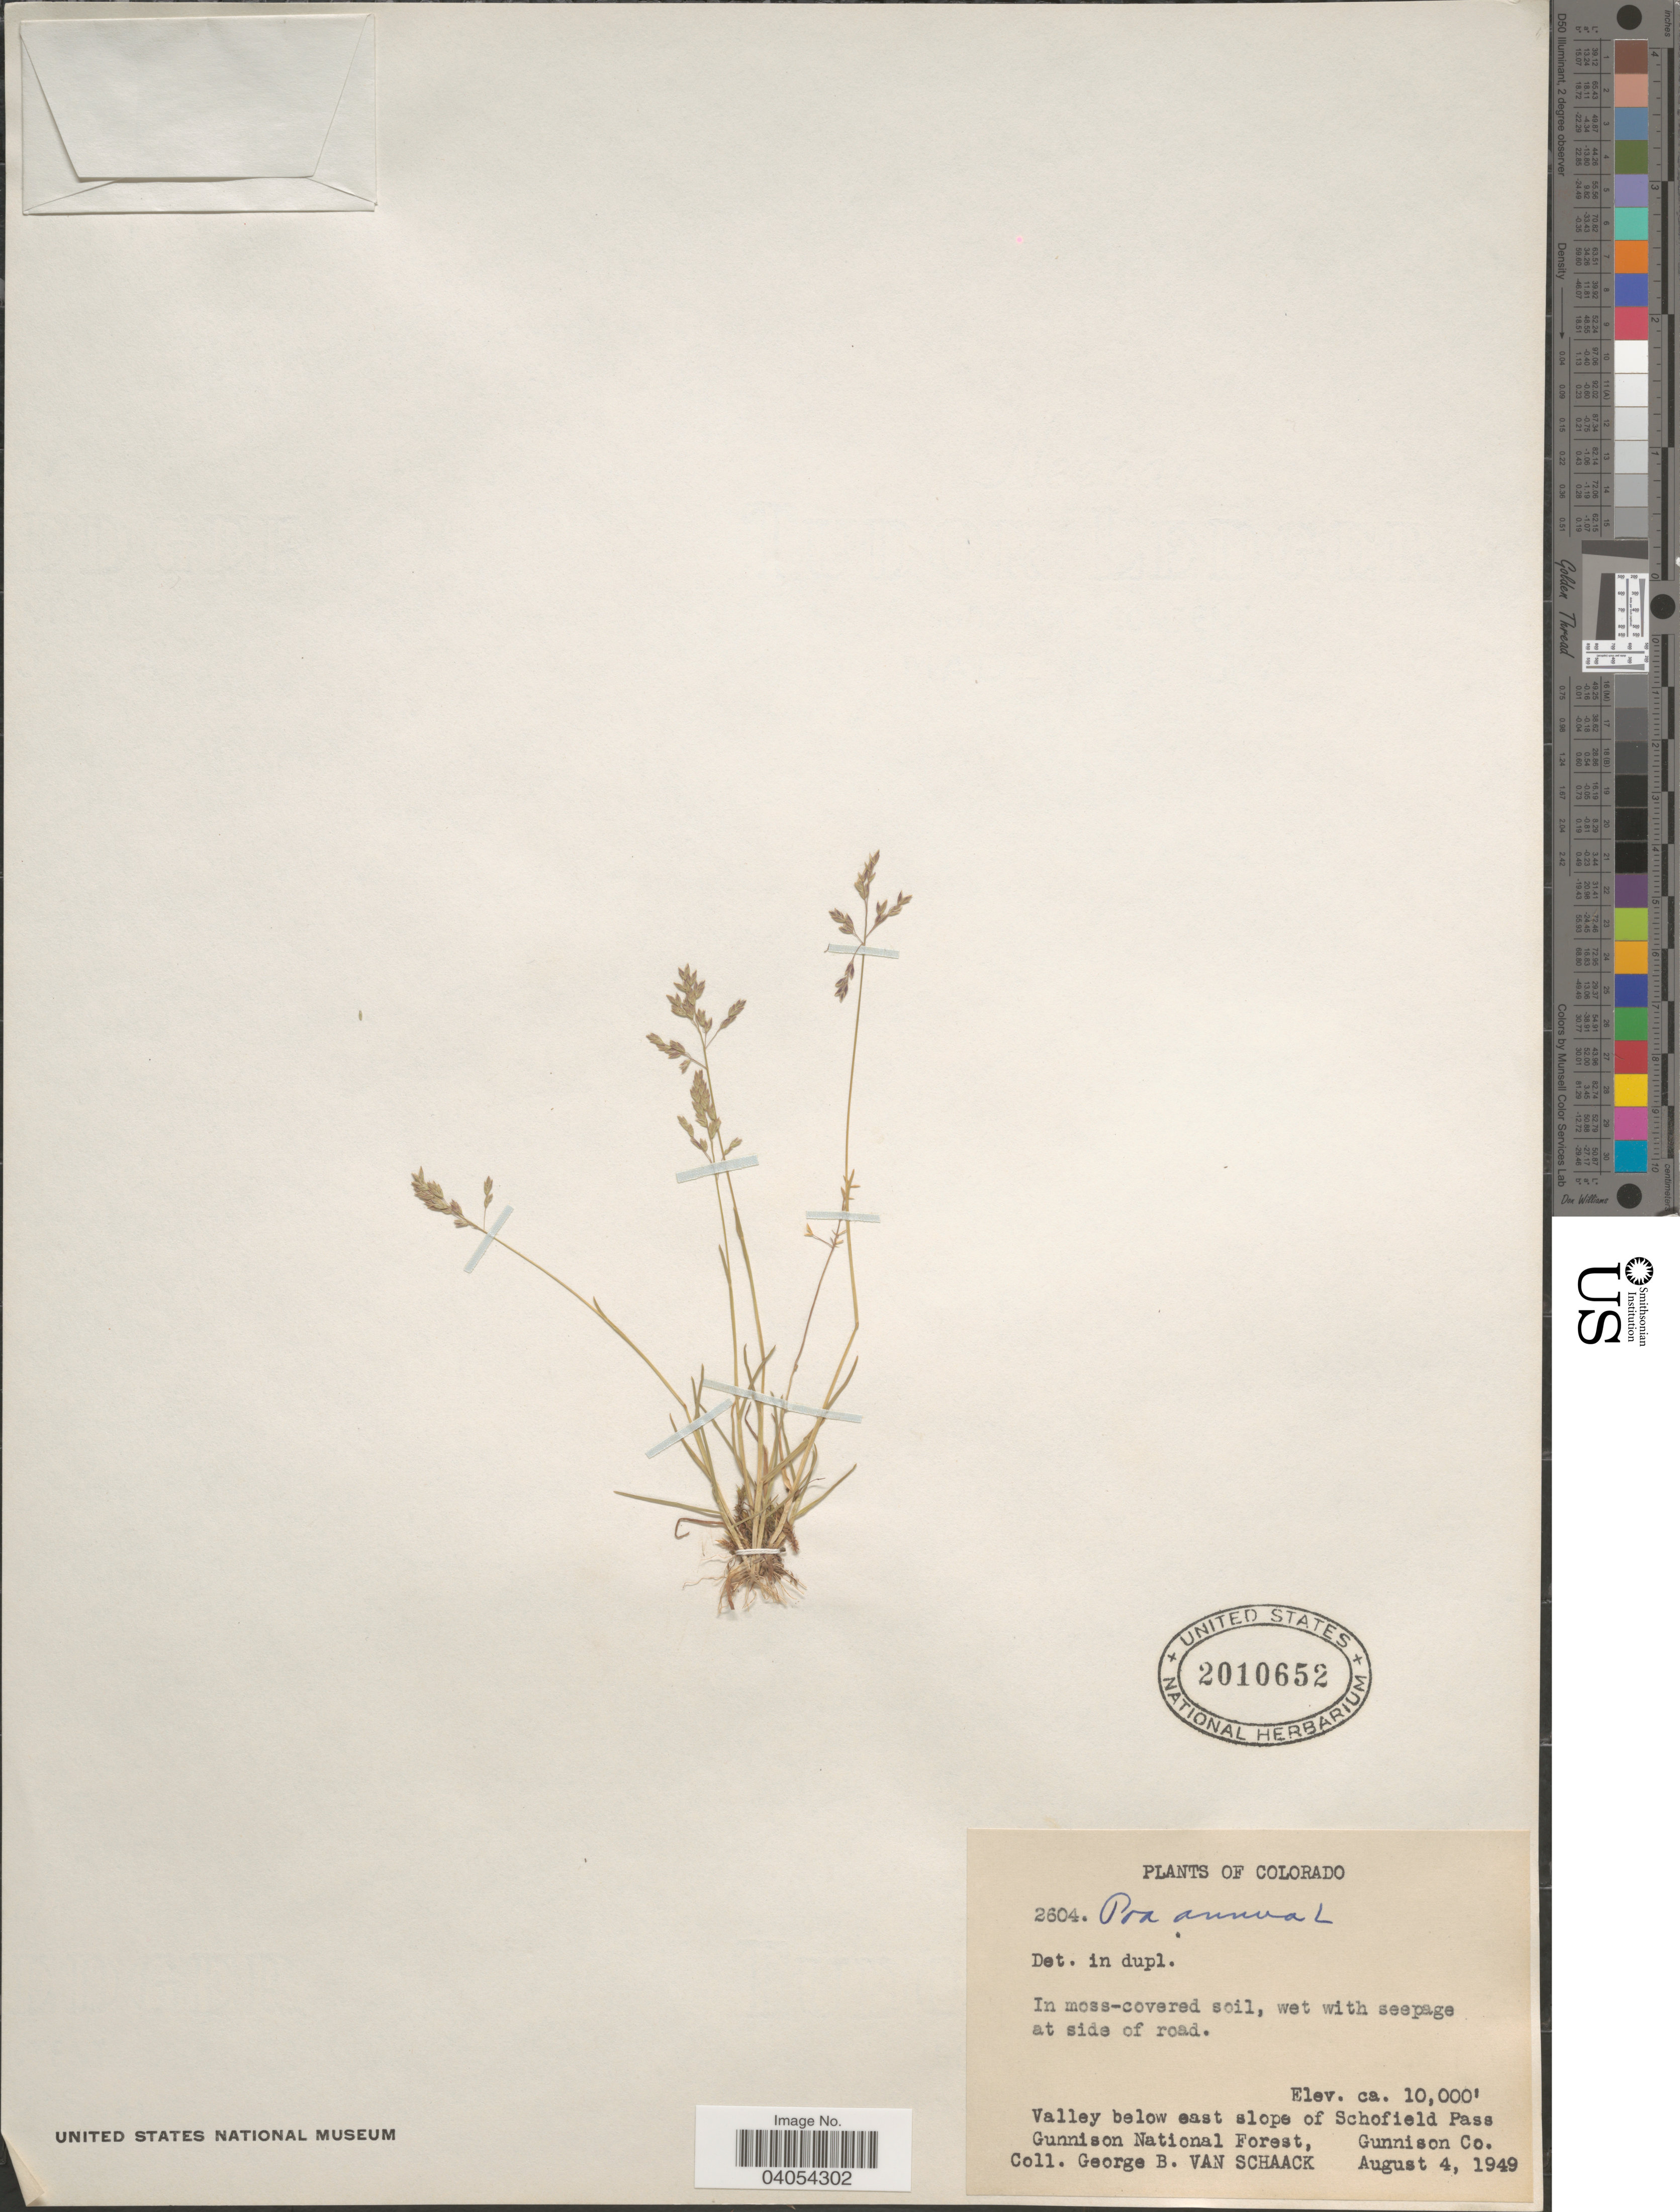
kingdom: Plantae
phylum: Tracheophyta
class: Liliopsida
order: Poales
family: Poaceae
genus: Poa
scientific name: Poa annua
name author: L.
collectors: G. Van Schaack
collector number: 2604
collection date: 1949-08-04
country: United States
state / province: Colorado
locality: Valley below east slope of Schofield Pass. Gunnison National Forest, Gunnison Co.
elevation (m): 3048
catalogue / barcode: US 2010652